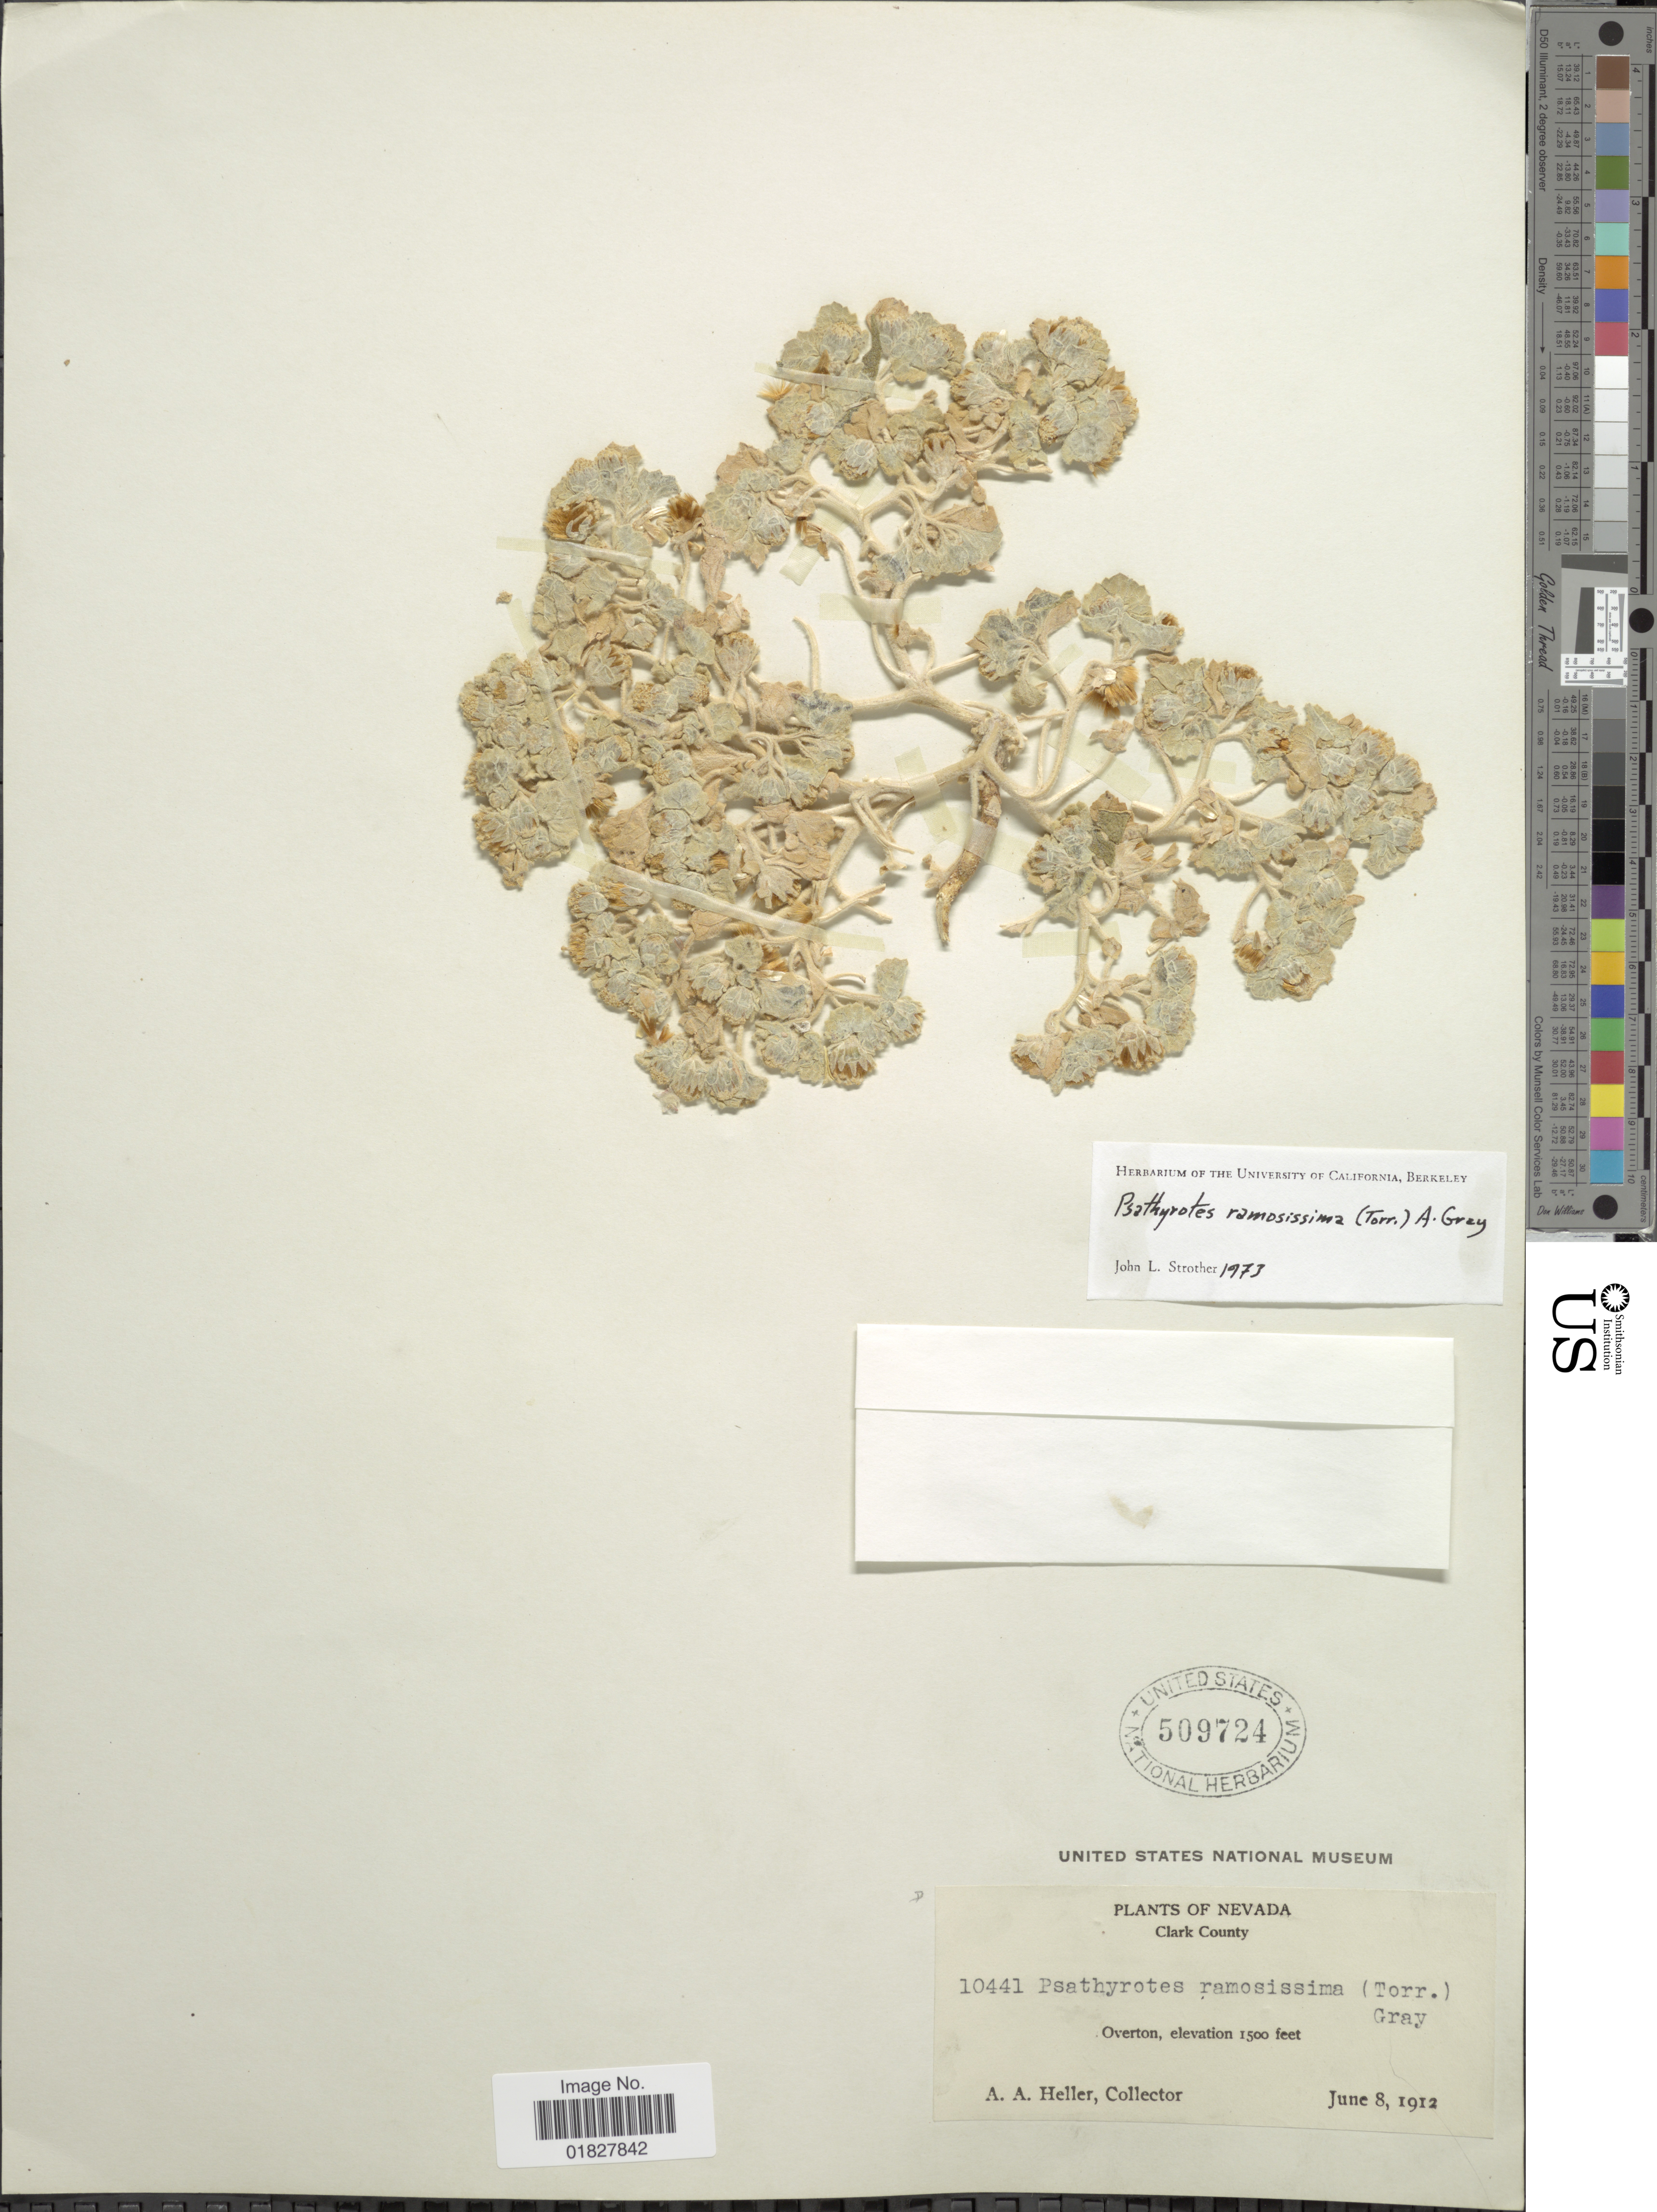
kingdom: Plantae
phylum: Tracheophyta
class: Magnoliopsida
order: Asterales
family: Asteraceae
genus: Psathyrotes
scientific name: Psathyrotes ramosissima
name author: (Torr.) A. Gray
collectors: A. A. Heller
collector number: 10441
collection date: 1912-06-08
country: United States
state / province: Nevada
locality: Clark County, Overton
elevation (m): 457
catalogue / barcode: US 509724